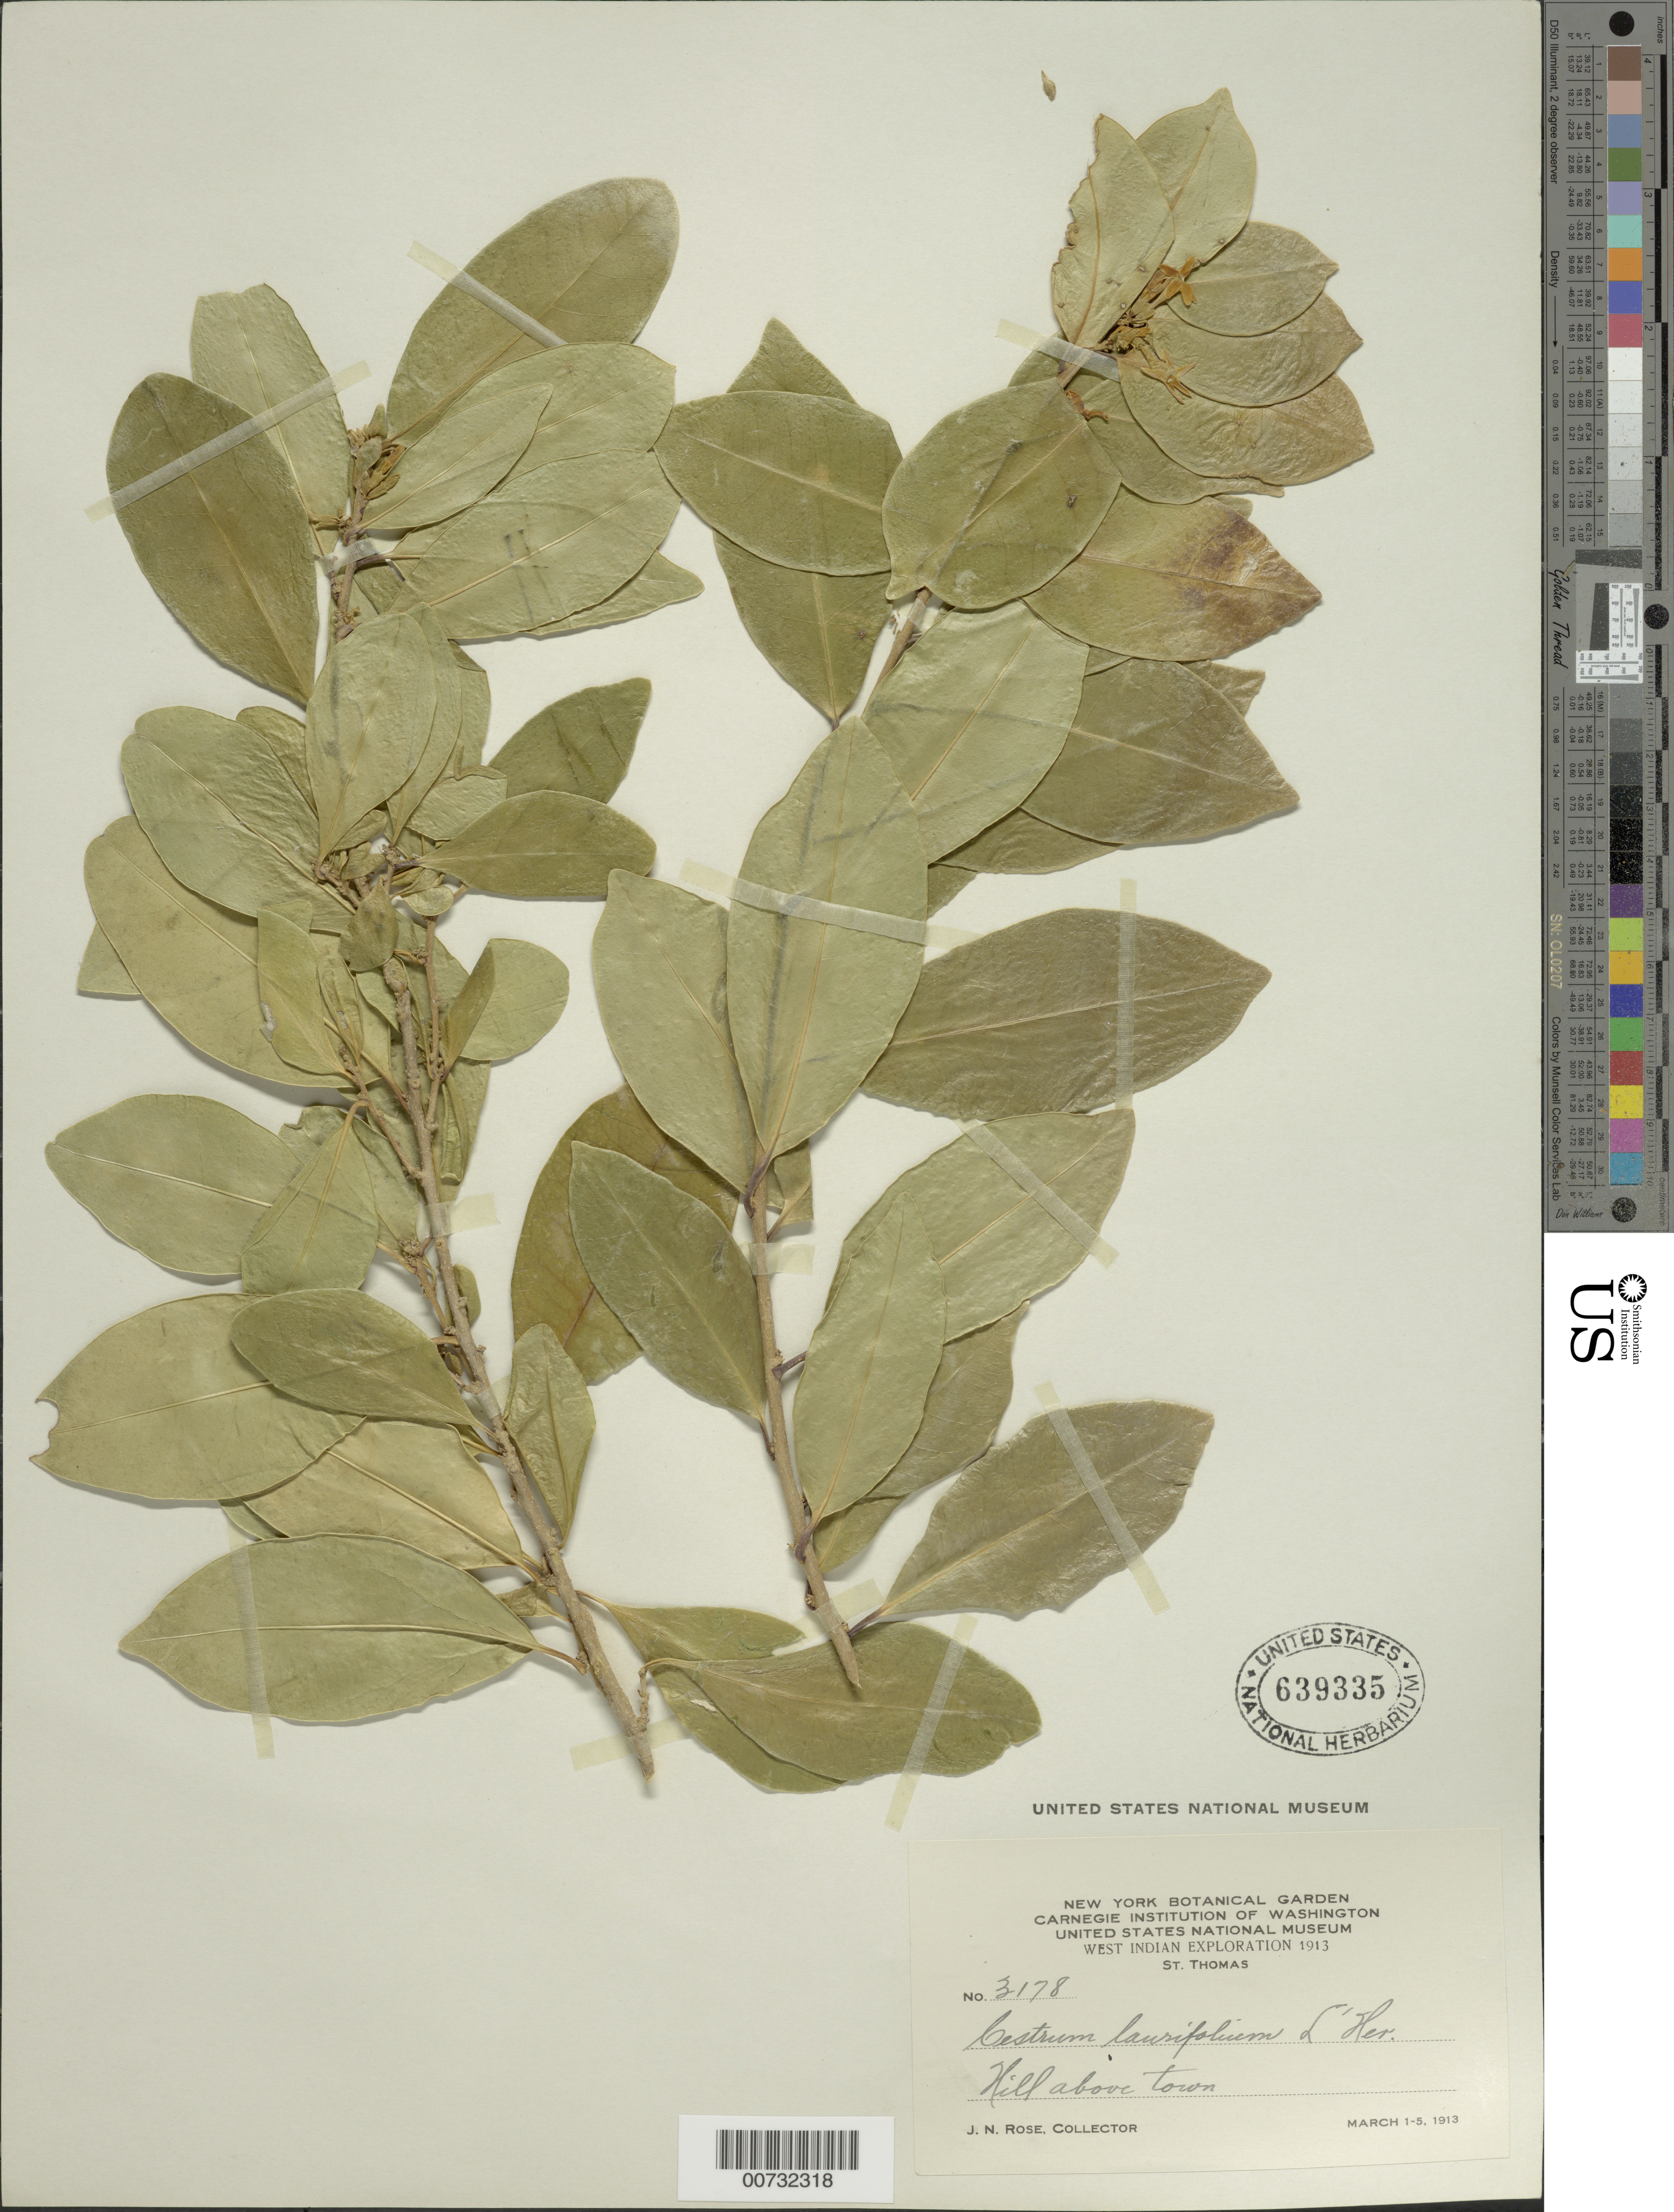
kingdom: Plantae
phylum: Tracheophyta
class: Magnoliopsida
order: Solanales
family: Solanaceae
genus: Cestrum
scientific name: Cestrum laurifolium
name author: L'Hér.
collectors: J. N. Rose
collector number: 3178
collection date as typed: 01 Mar 1913 to 05 Mar 1913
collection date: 1913-03-01/1913-03-05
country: U.S. Virgin Islands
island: St. Thomas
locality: St. Thomas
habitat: Hill above town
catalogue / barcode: US 639335